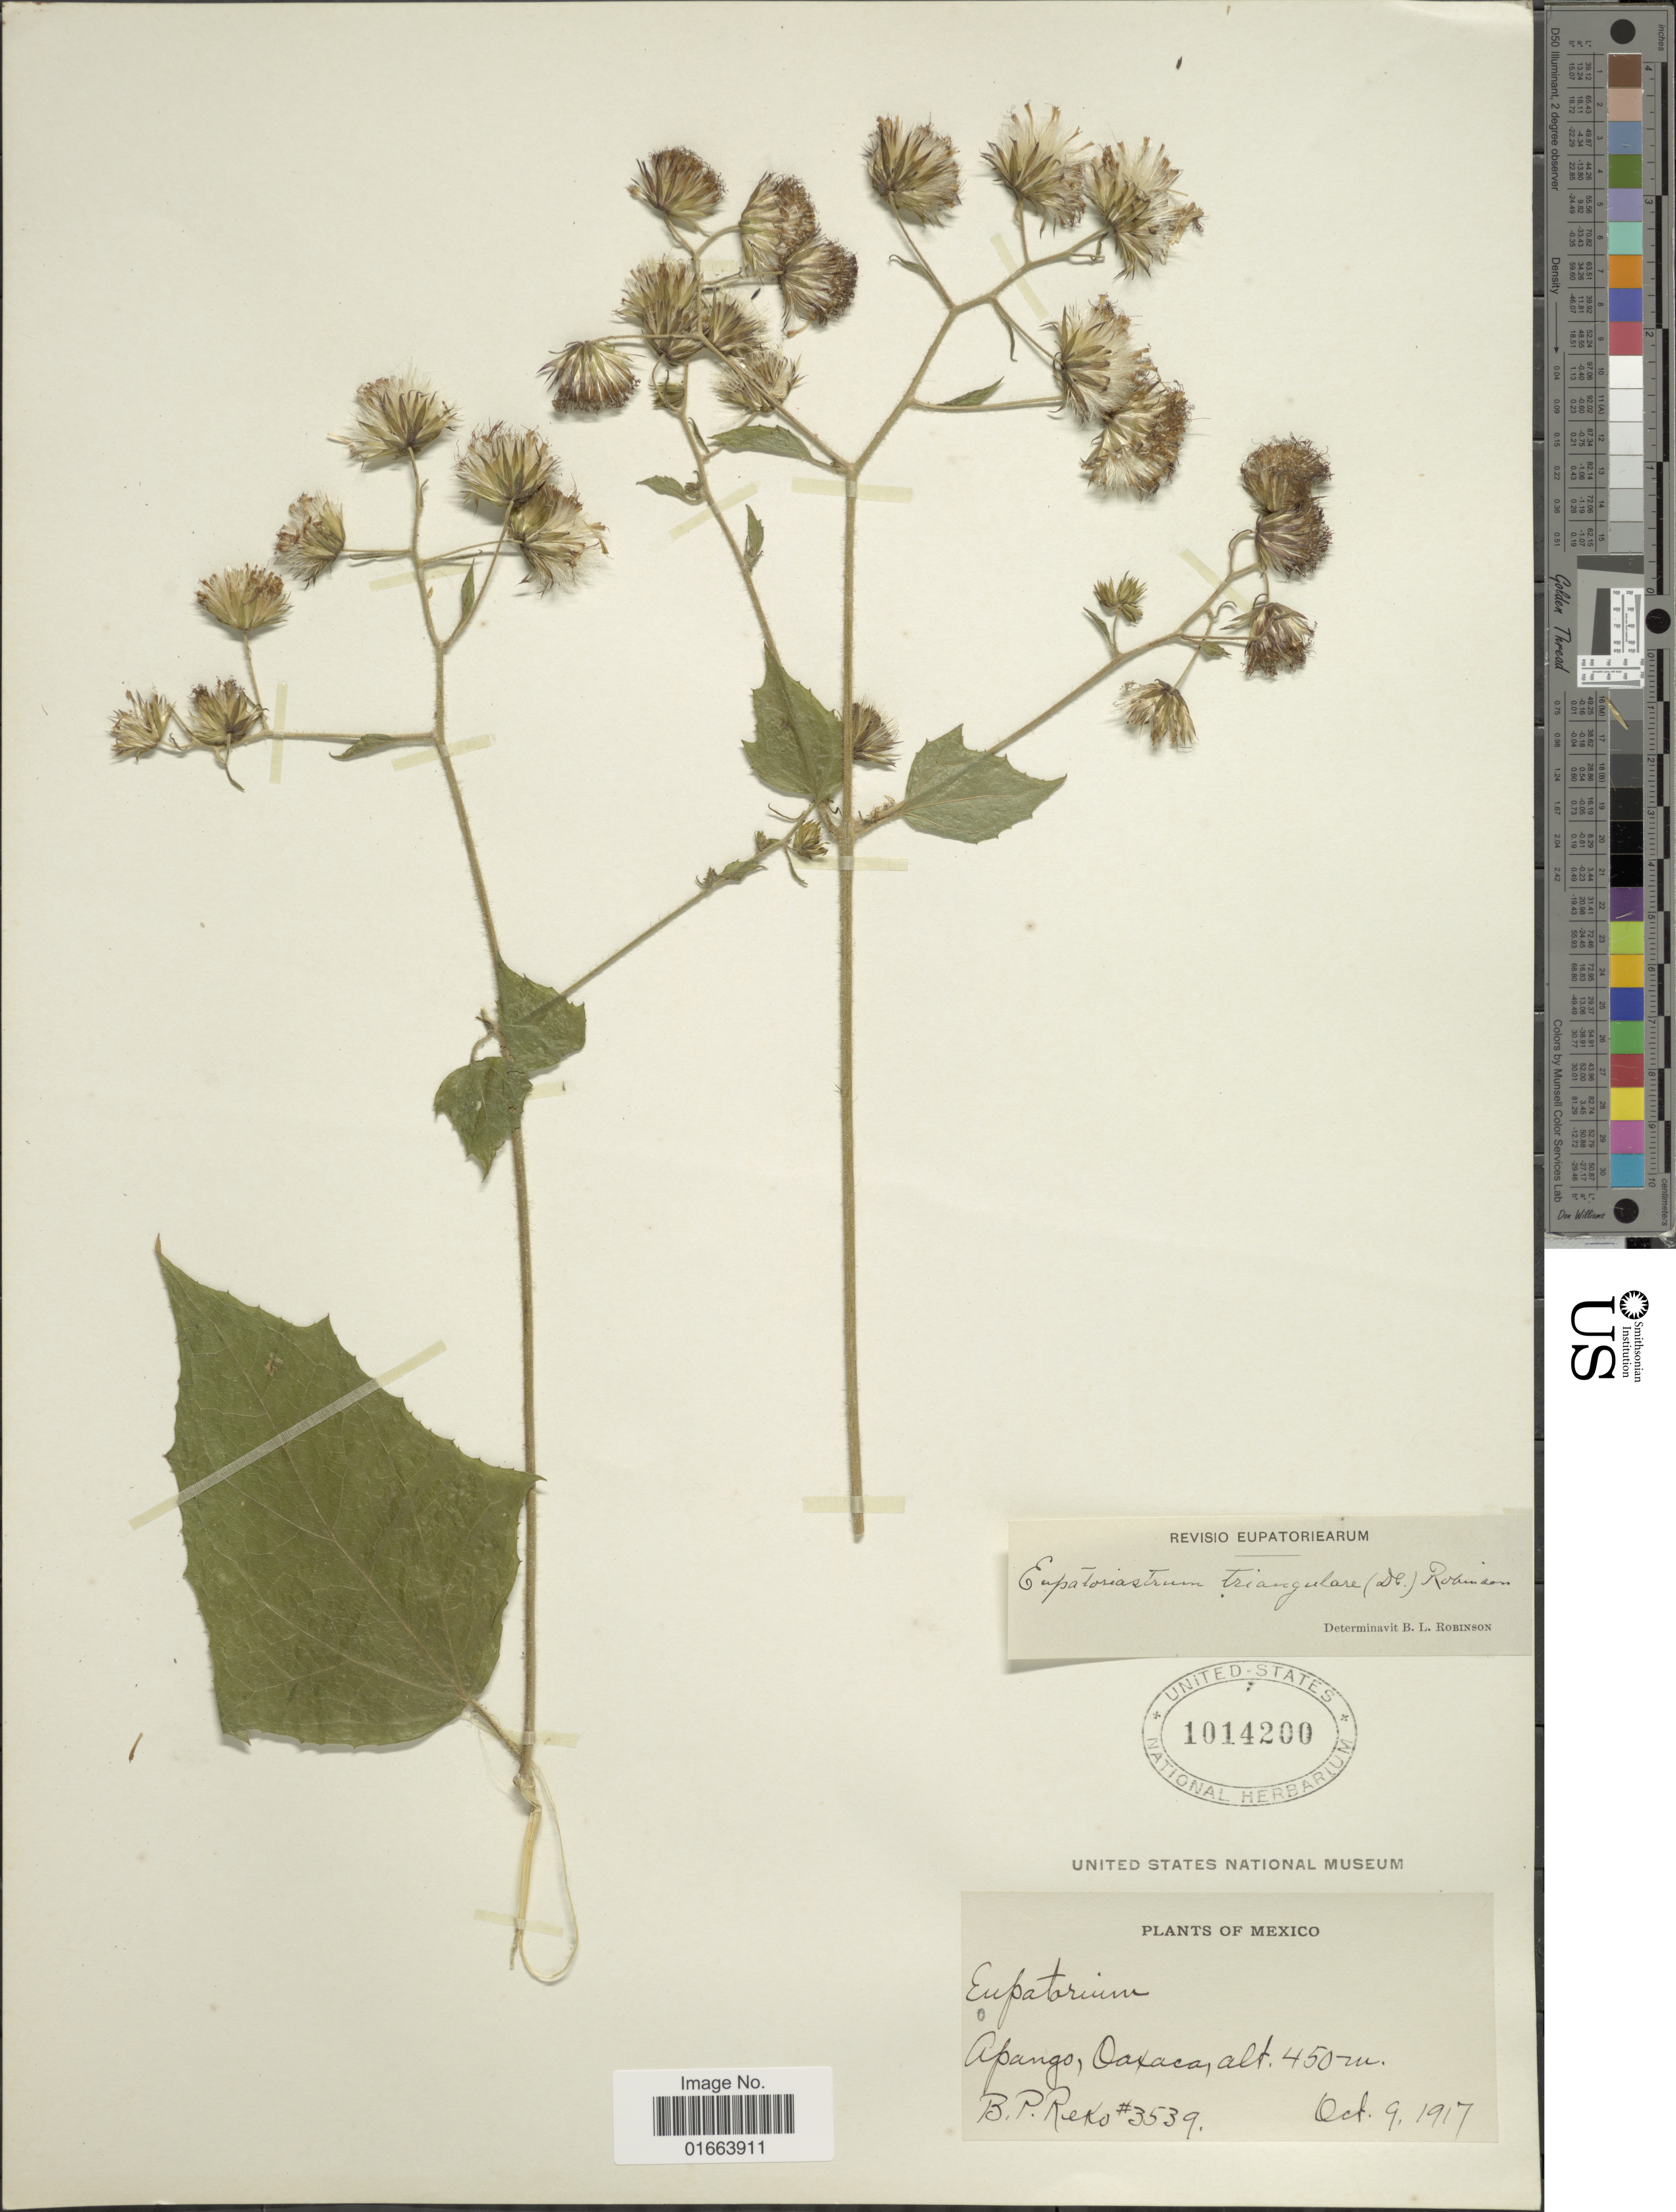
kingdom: Plantae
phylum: Tracheophyta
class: Magnoliopsida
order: Asterales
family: Asteraceae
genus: Eupatoriastrum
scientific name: Eupatoriastrum triangulare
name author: (DC.) B.L. Rob.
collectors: B. P. Reko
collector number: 3539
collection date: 1917-10-09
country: Mexico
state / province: Oaxaca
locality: Apango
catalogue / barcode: US 1014200